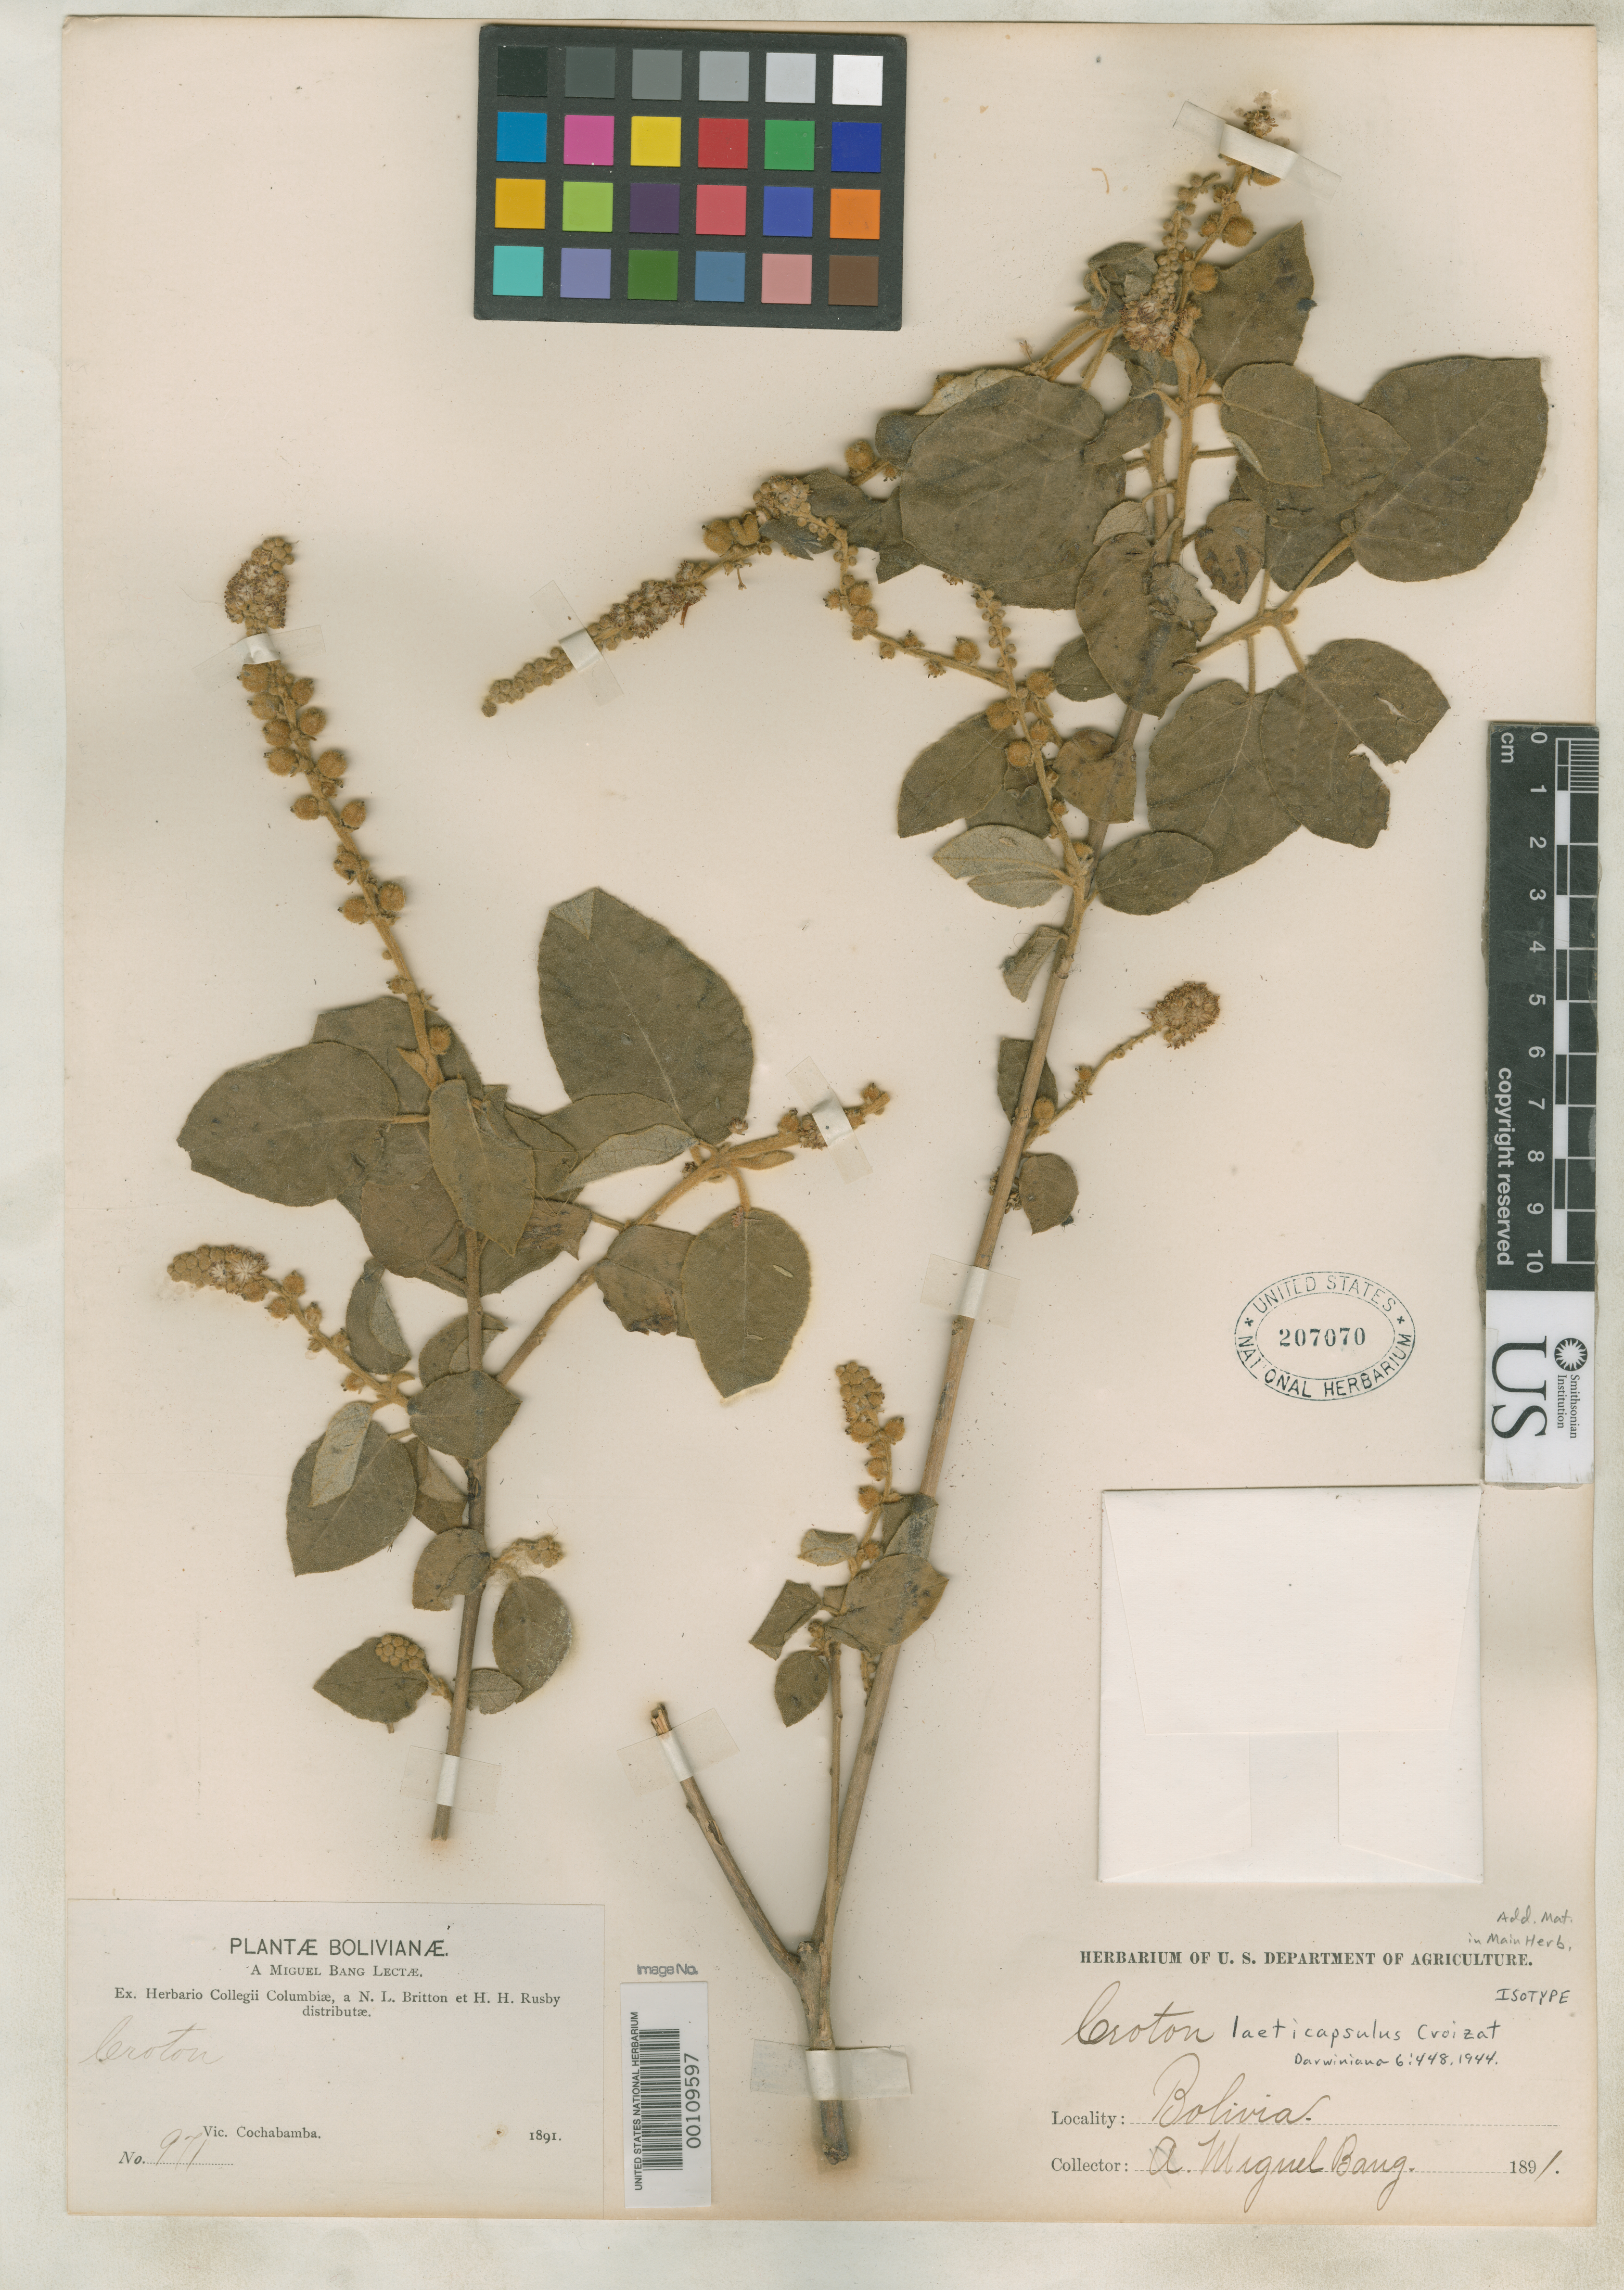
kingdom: Plantae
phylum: Tracheophyta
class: Magnoliopsida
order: Malpighiales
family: Euphorbiaceae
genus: Croton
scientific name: Croton laeticapsulus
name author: Croizat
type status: Isotype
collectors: M. Bang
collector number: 971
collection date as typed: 1891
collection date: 1891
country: Bolivia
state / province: Cochabamba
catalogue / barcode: US 207070